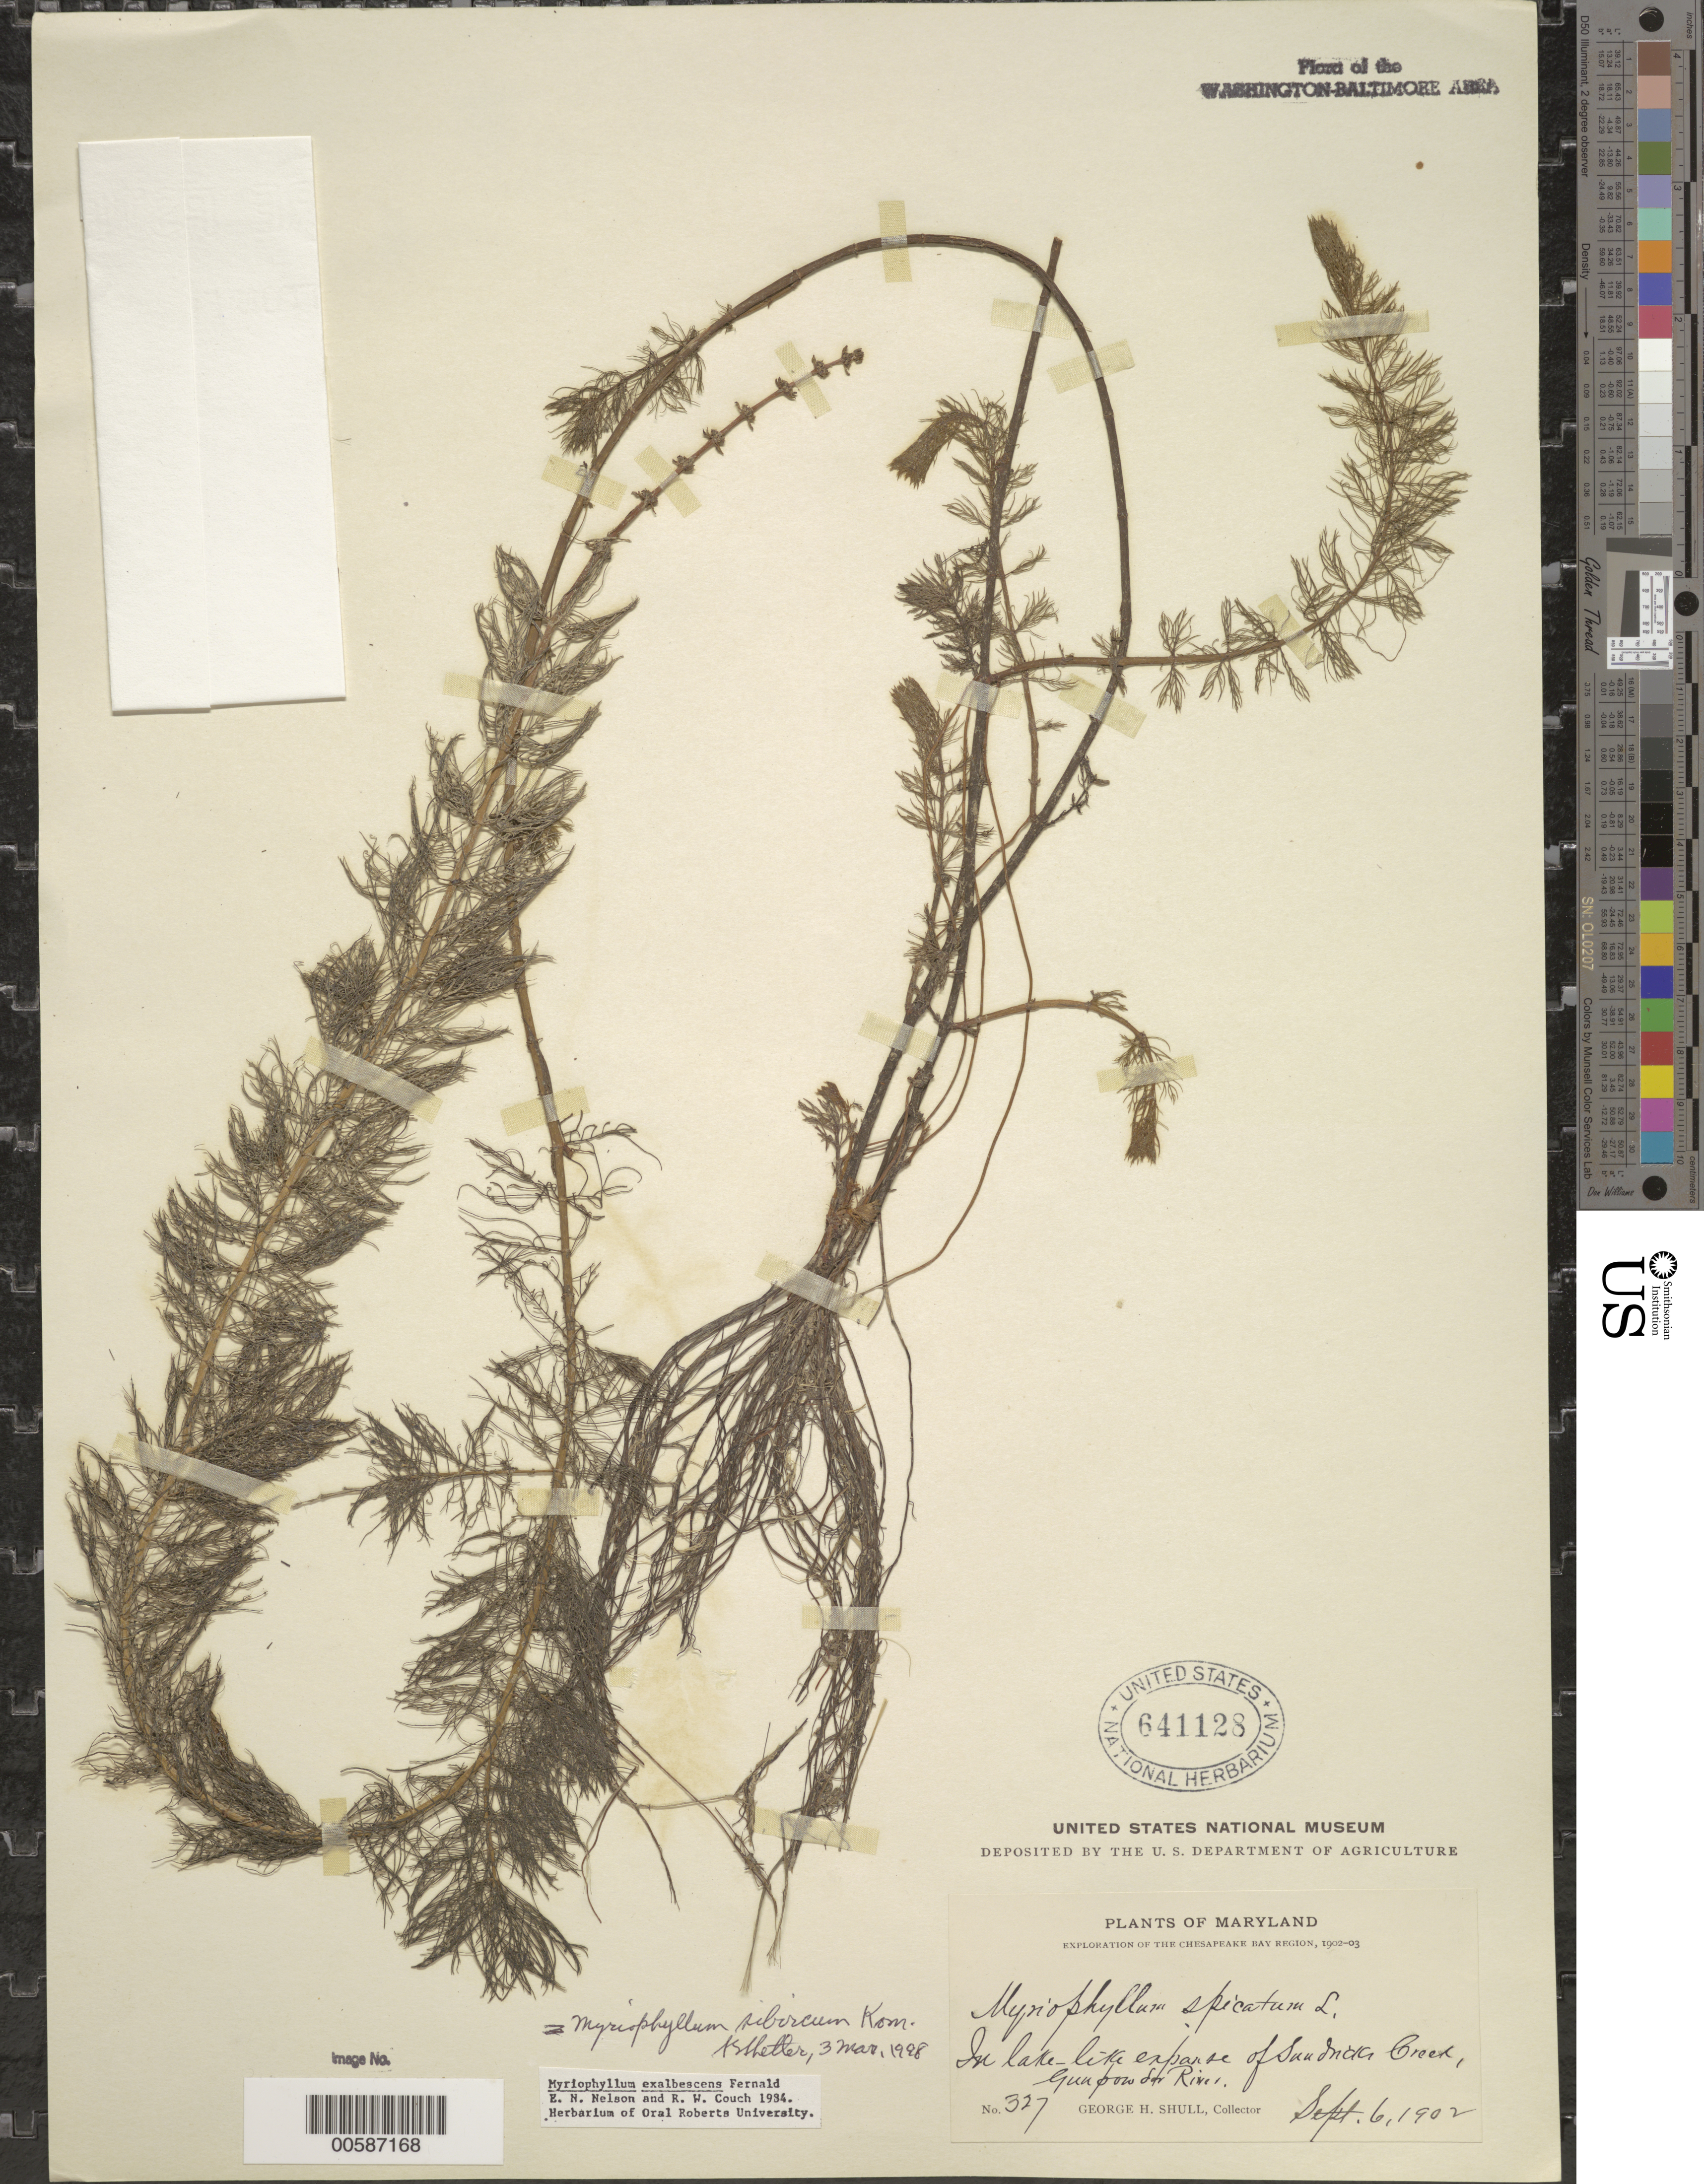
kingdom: Plantae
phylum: Tracheophyta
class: Magnoliopsida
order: Saxifragales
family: Haloragaceae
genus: Myriophyllum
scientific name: Myriophyllum sibiricum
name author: Kom.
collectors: G. H. Shull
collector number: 327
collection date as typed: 06 Sep 1902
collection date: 1902-09-06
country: United States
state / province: Maryland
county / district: Harford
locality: Sandwich Creek, Gunpowder River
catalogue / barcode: US 641128